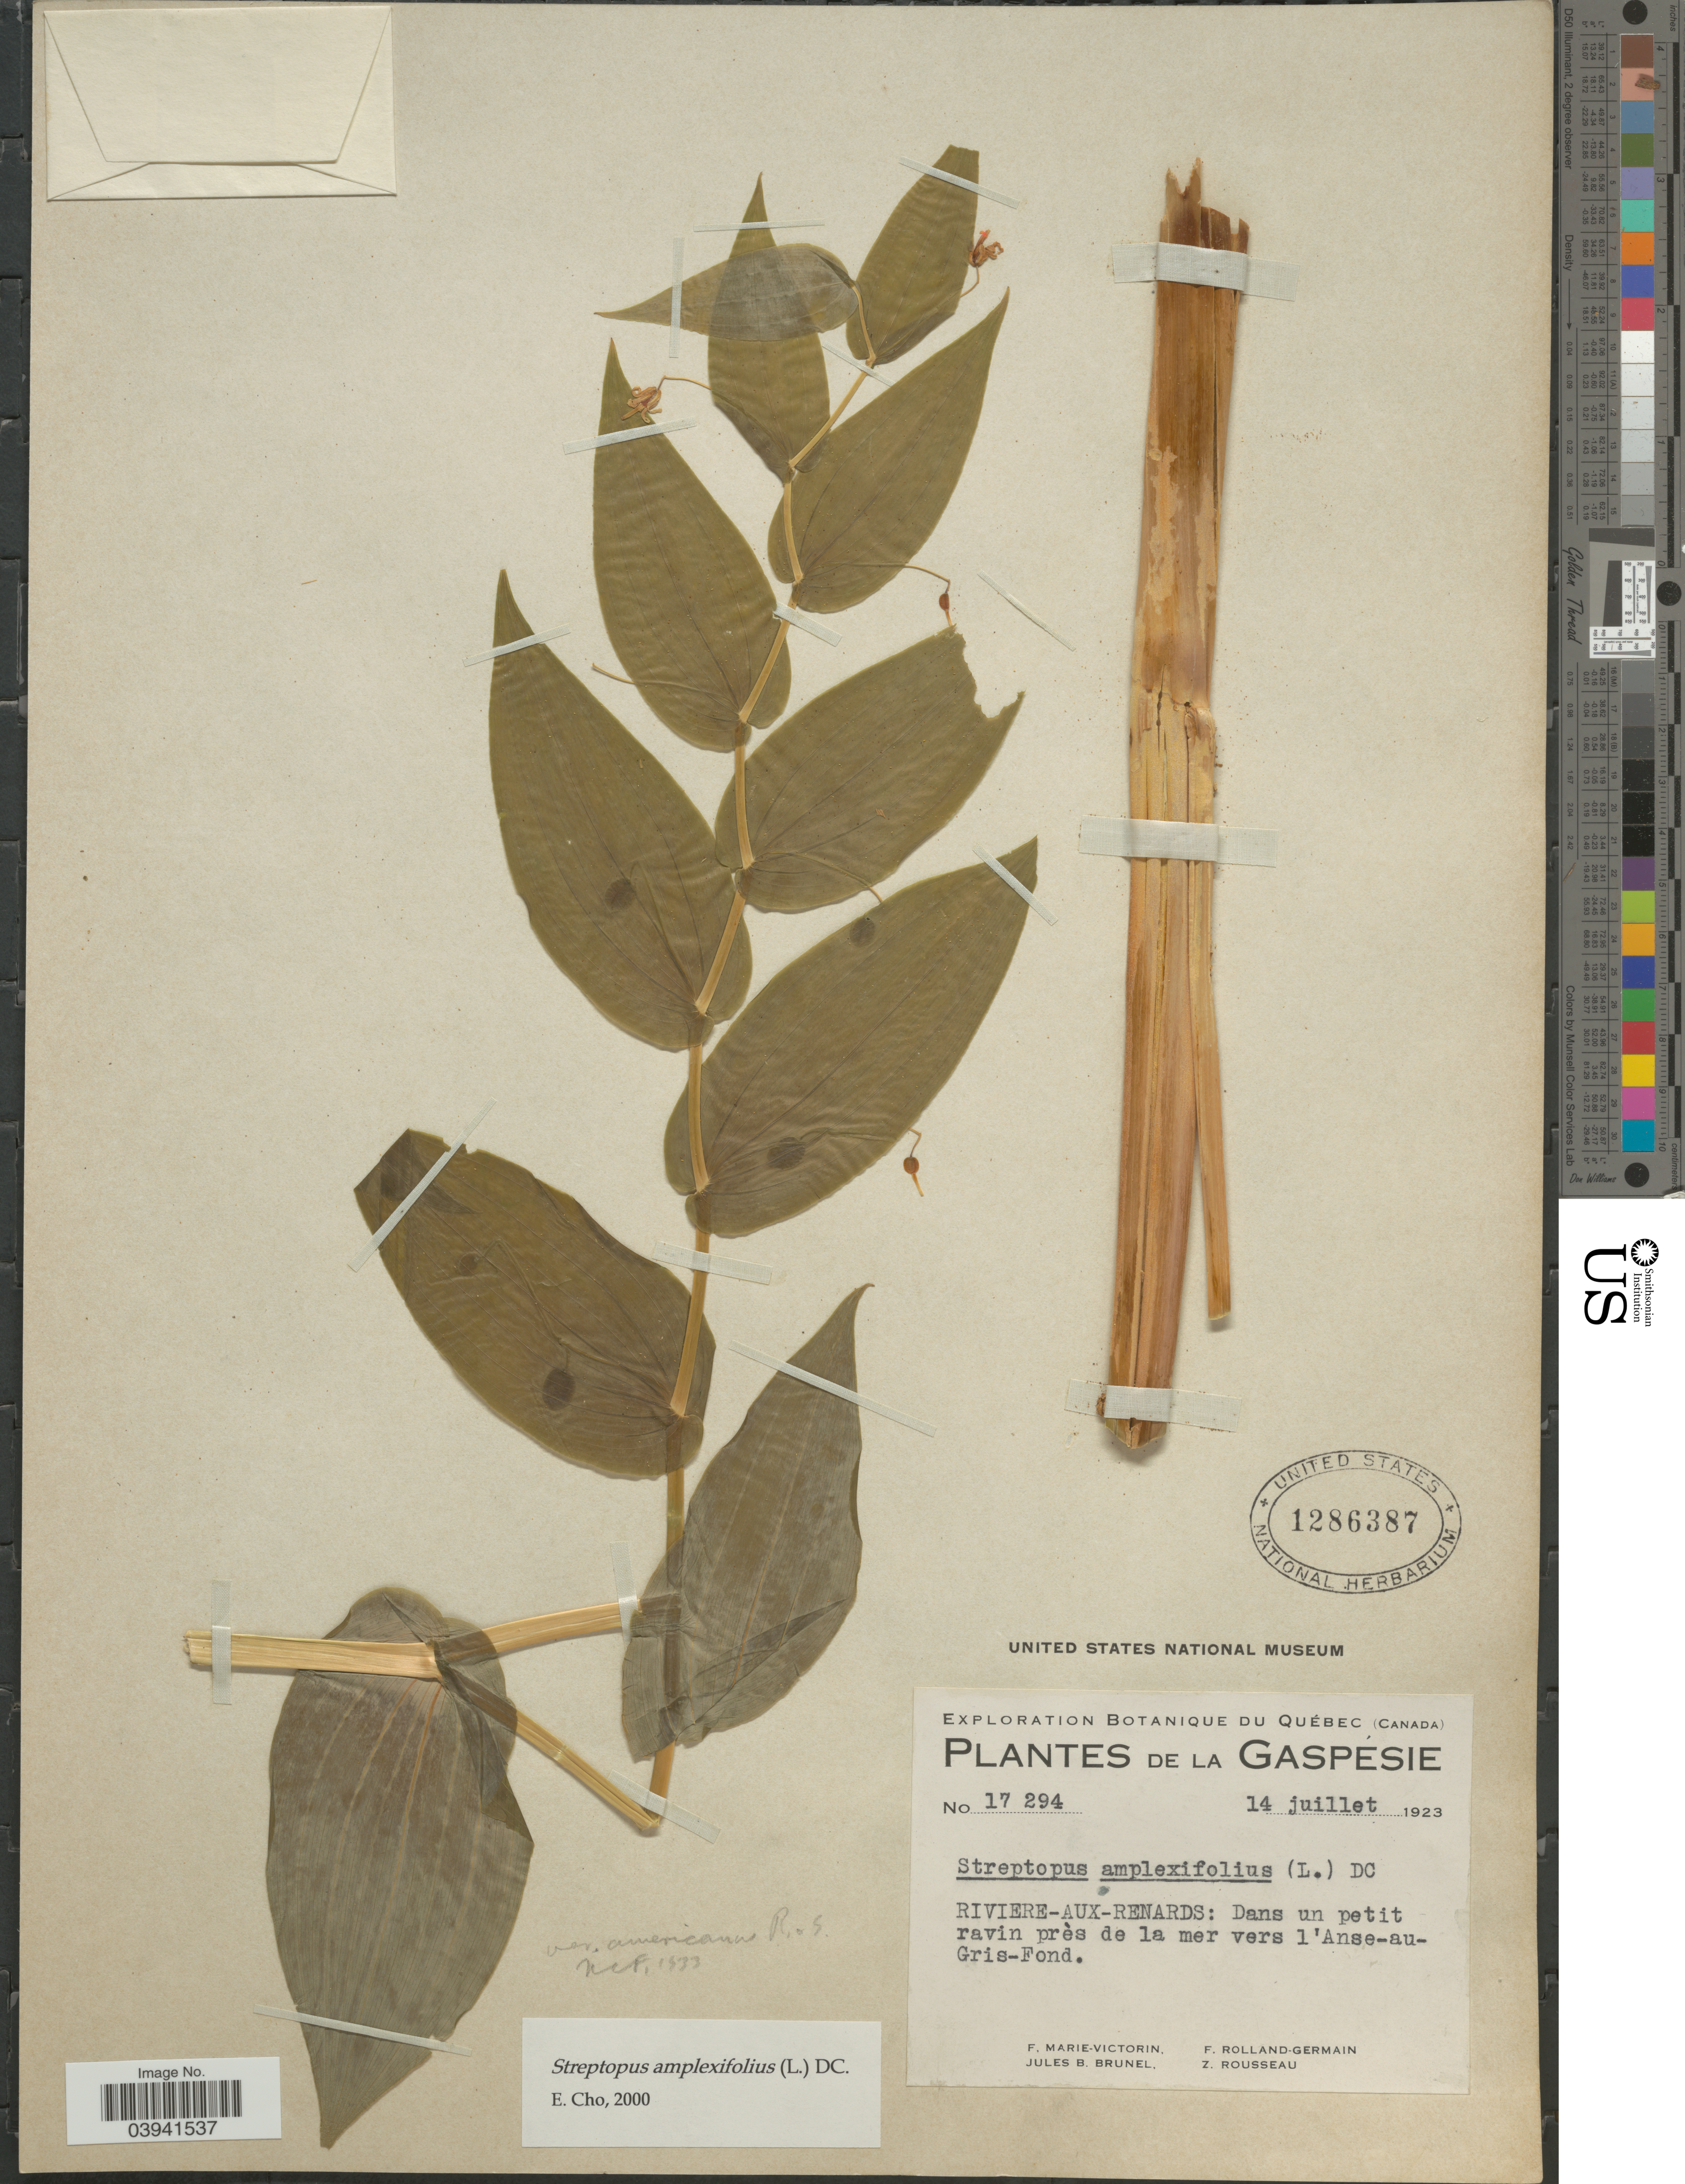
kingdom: Plantae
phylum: Tracheophyta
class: Liliopsida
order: Liliales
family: Liliaceae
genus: Streptopus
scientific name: Streptopus amplexifolius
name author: (L.) DC.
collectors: F. Marie-Victorin, Rolland-Germain, J. Brunel & Z. Rousseau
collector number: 17294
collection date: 1923-07-14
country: Canada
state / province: Quebec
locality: La Gaspésie. Riviere-aux-renards: Dans un petit ravin près de la mer vers l'Anse-au-Gris-Fond.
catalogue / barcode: US 1286387